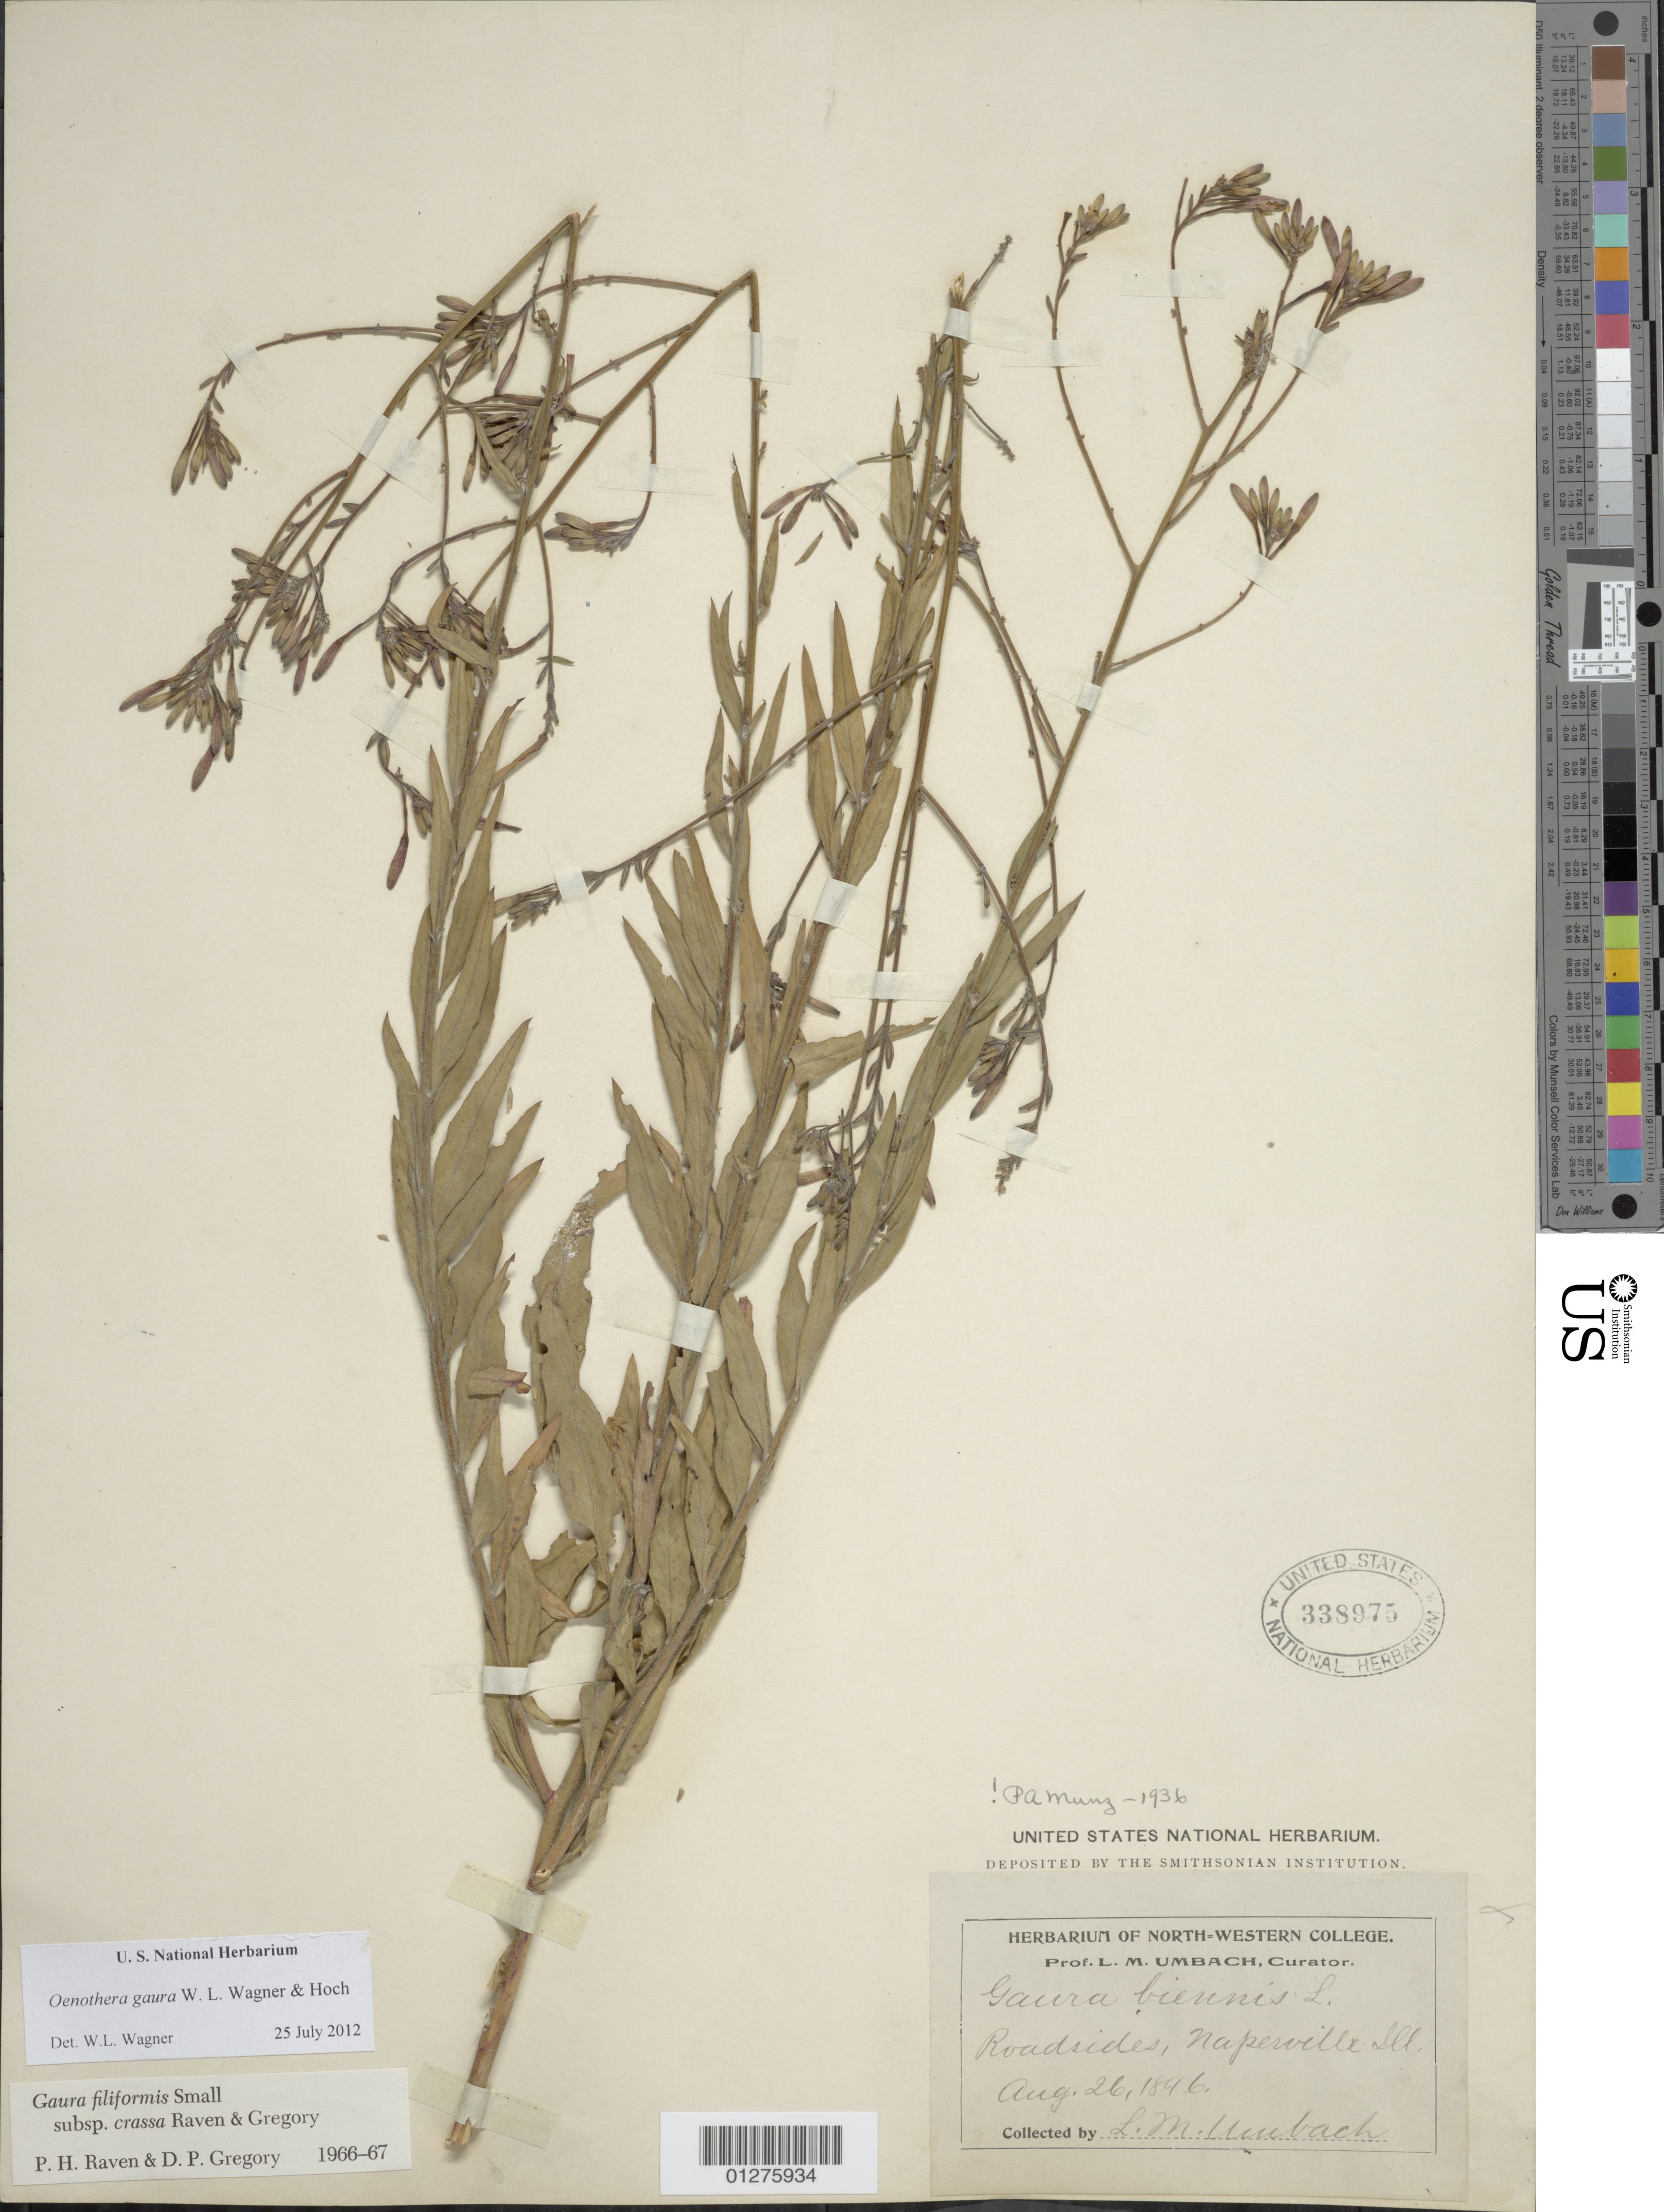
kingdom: Plantae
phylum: Tracheophyta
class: Magnoliopsida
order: Myrtales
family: Onagraceae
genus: Oenothera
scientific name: Oenothera gaura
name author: W.L. Wagner & Hoch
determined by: Wagner, W. L., (BOT), Smithsonian Institution - National Museum of Natural History (UNITED STATES)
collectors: L. M. Umbach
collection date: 1896-08-26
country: United States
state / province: Illinois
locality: Naperville.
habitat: Roadsides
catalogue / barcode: US 338975